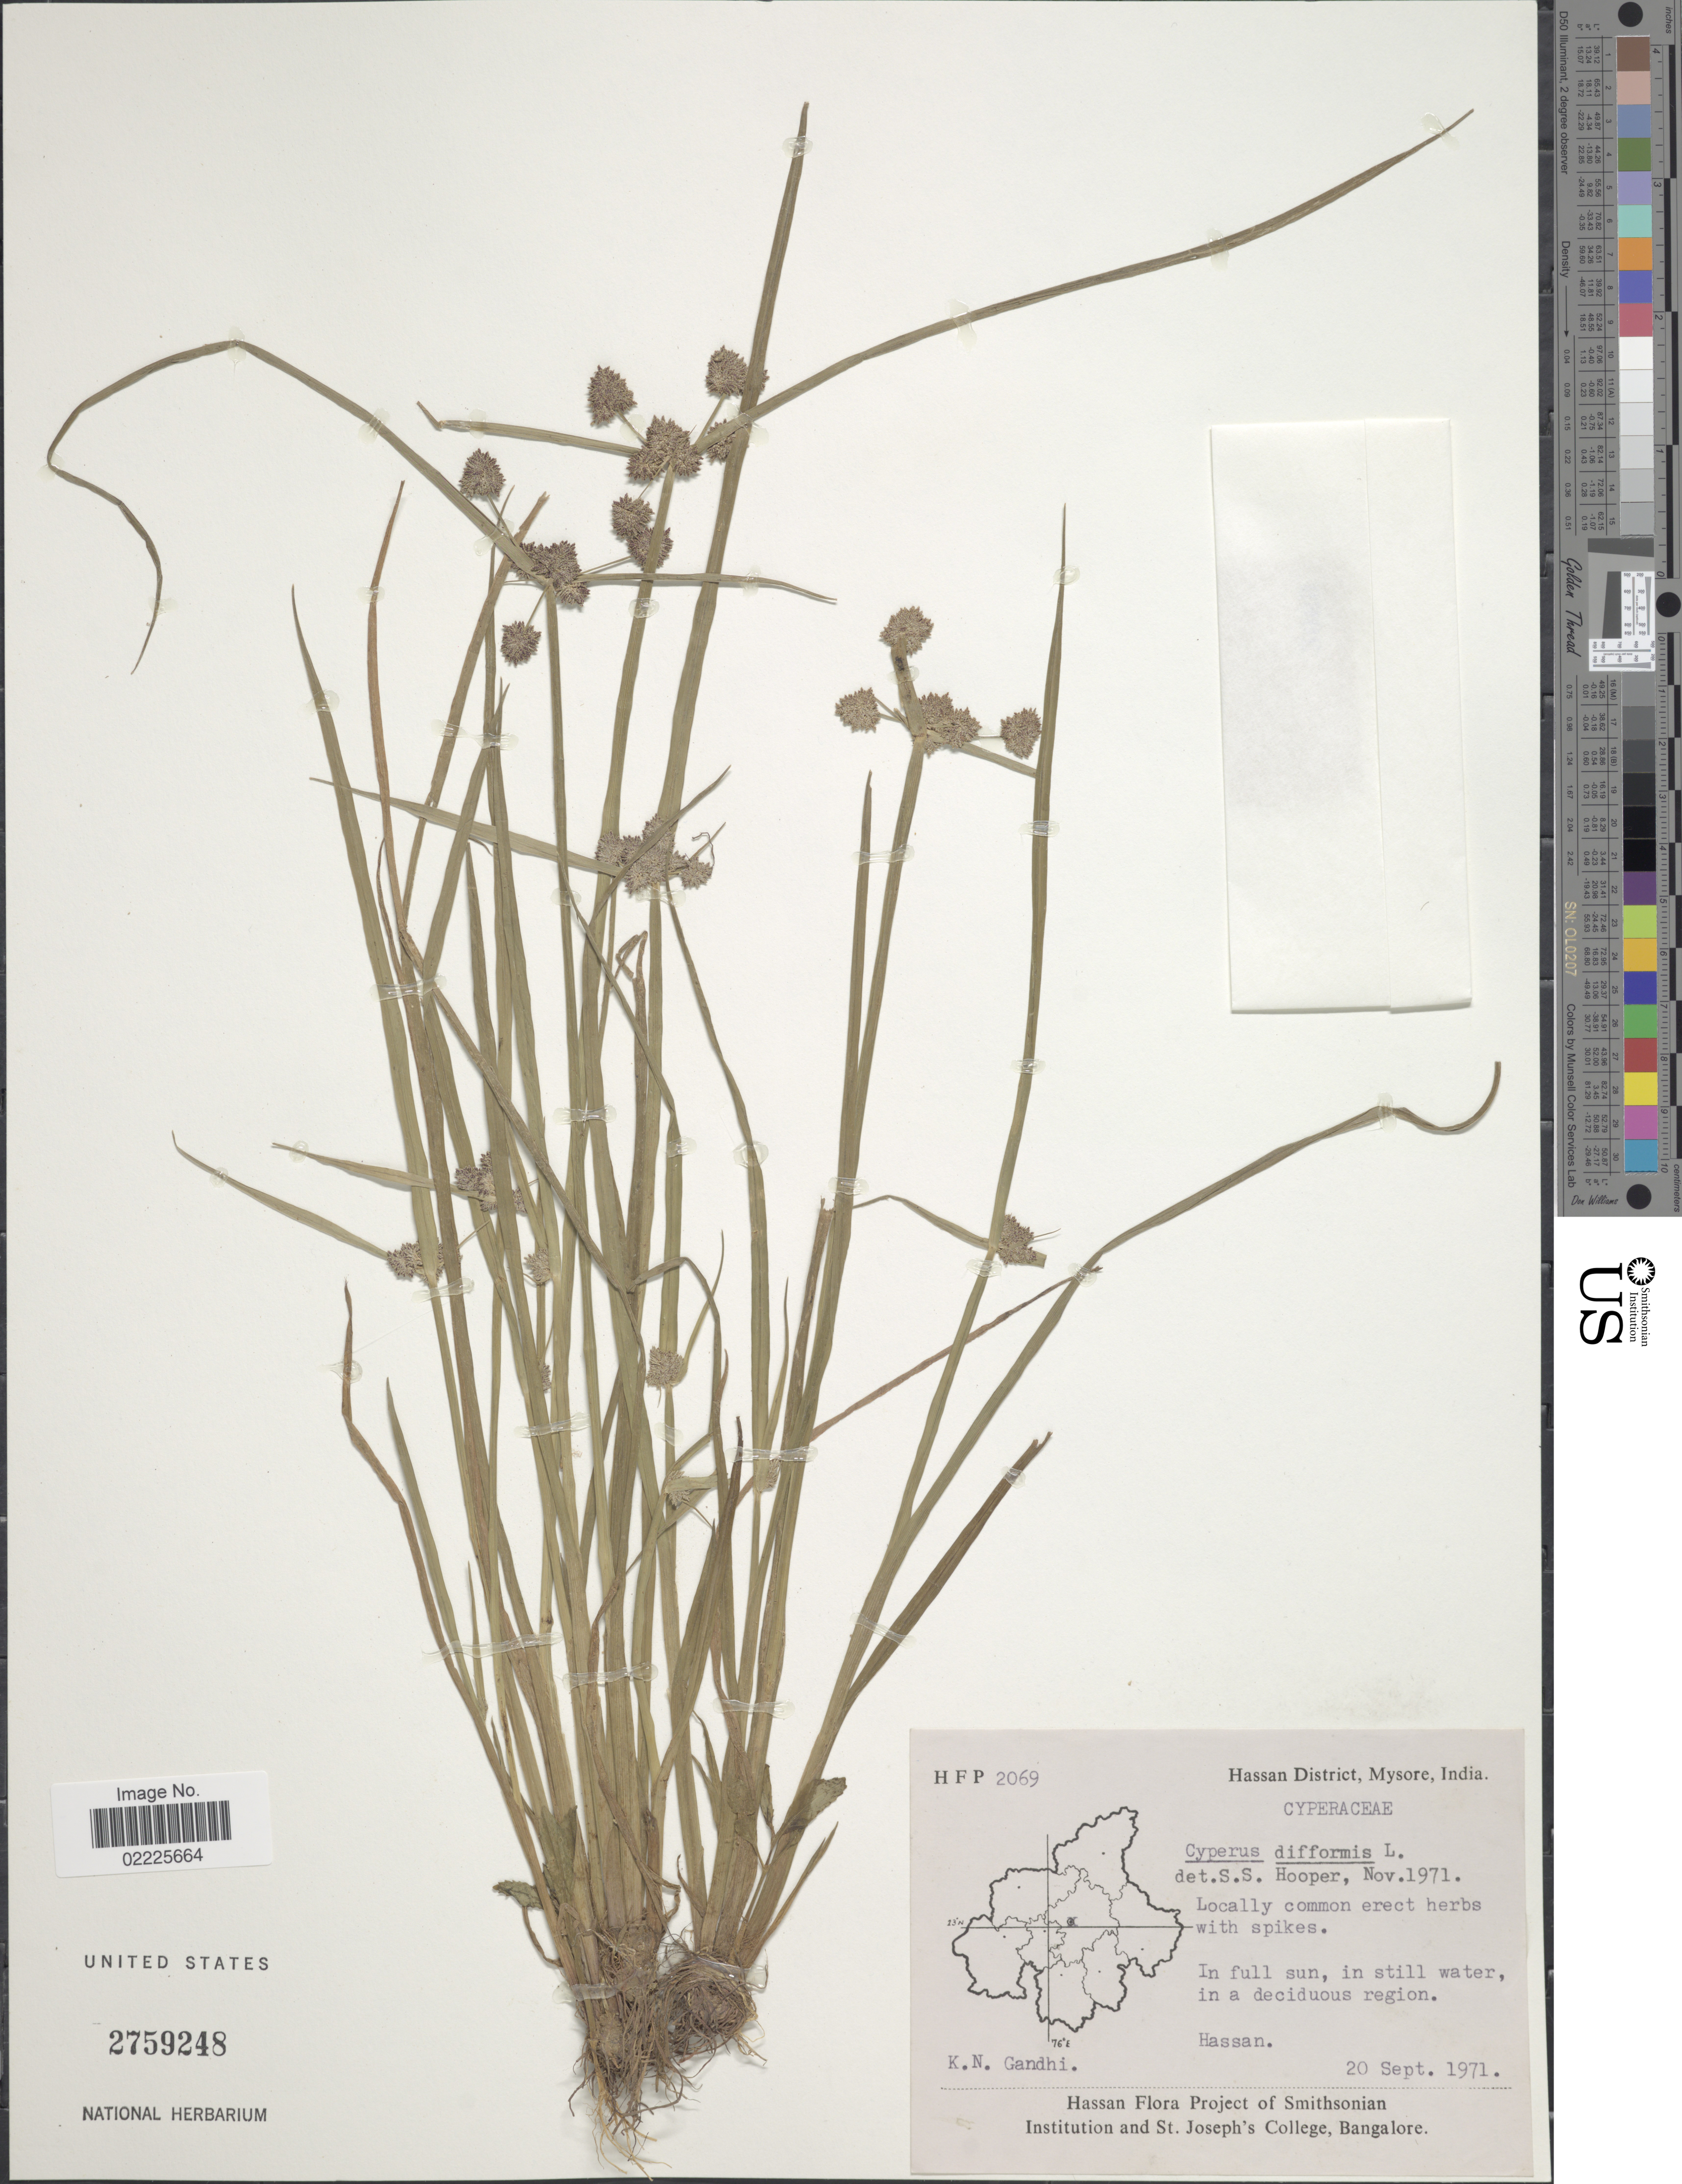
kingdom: Plantae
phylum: Tracheophyta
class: Liliopsida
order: Poales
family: Cyperaceae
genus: Cyperus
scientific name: Cyperus difformis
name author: L.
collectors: K. N. Gandhi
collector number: HFP 2069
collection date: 1971-09-20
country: India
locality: Hassan District, Mysore, in full sun, in still water, in a deciduous region, Hassan.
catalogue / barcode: US 2759248